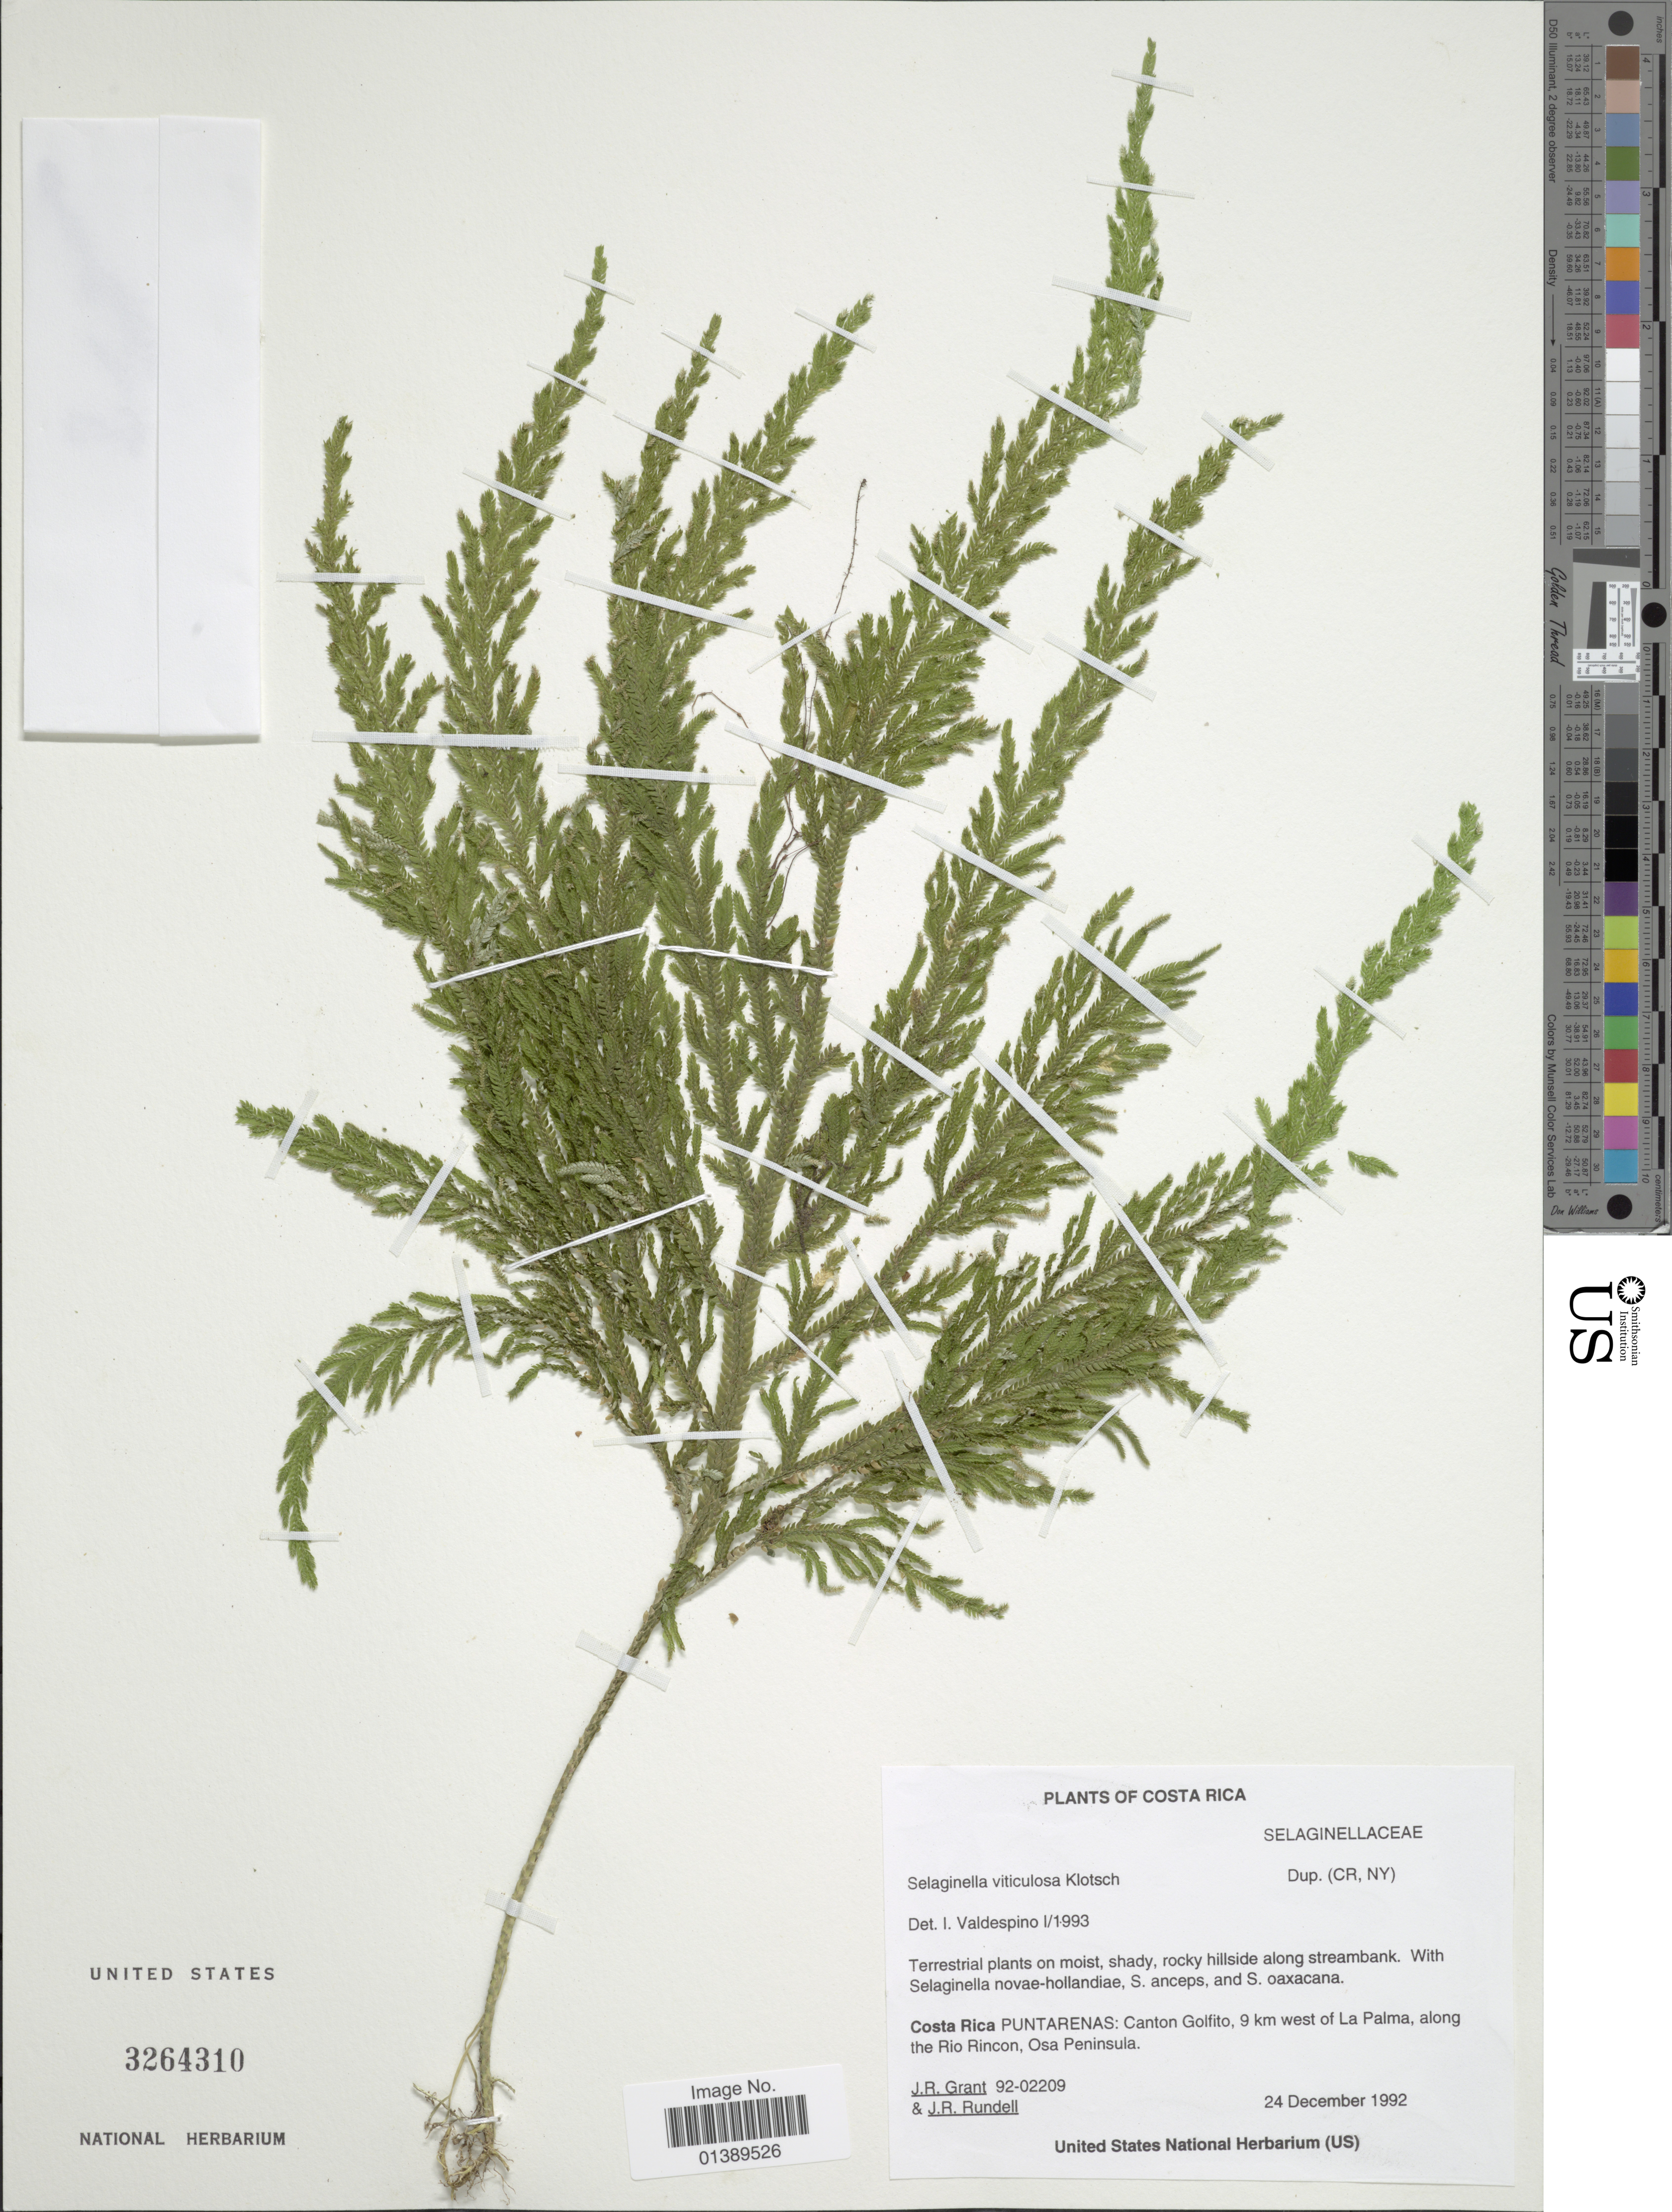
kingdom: Plantae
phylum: Tracheophyta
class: Lycopodiopsida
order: Selaginellales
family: Selaginellaceae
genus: Selaginella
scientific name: Selaginella viticulosa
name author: Klotzsch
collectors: J. Grant & J. R. Rundell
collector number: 92-02209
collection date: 1992-12-24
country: Costa Rica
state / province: Puntarenas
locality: Canton Golfito, 9 km west of La Palma, along the Rio Rincon, Osa Peninsula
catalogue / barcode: US 3264310